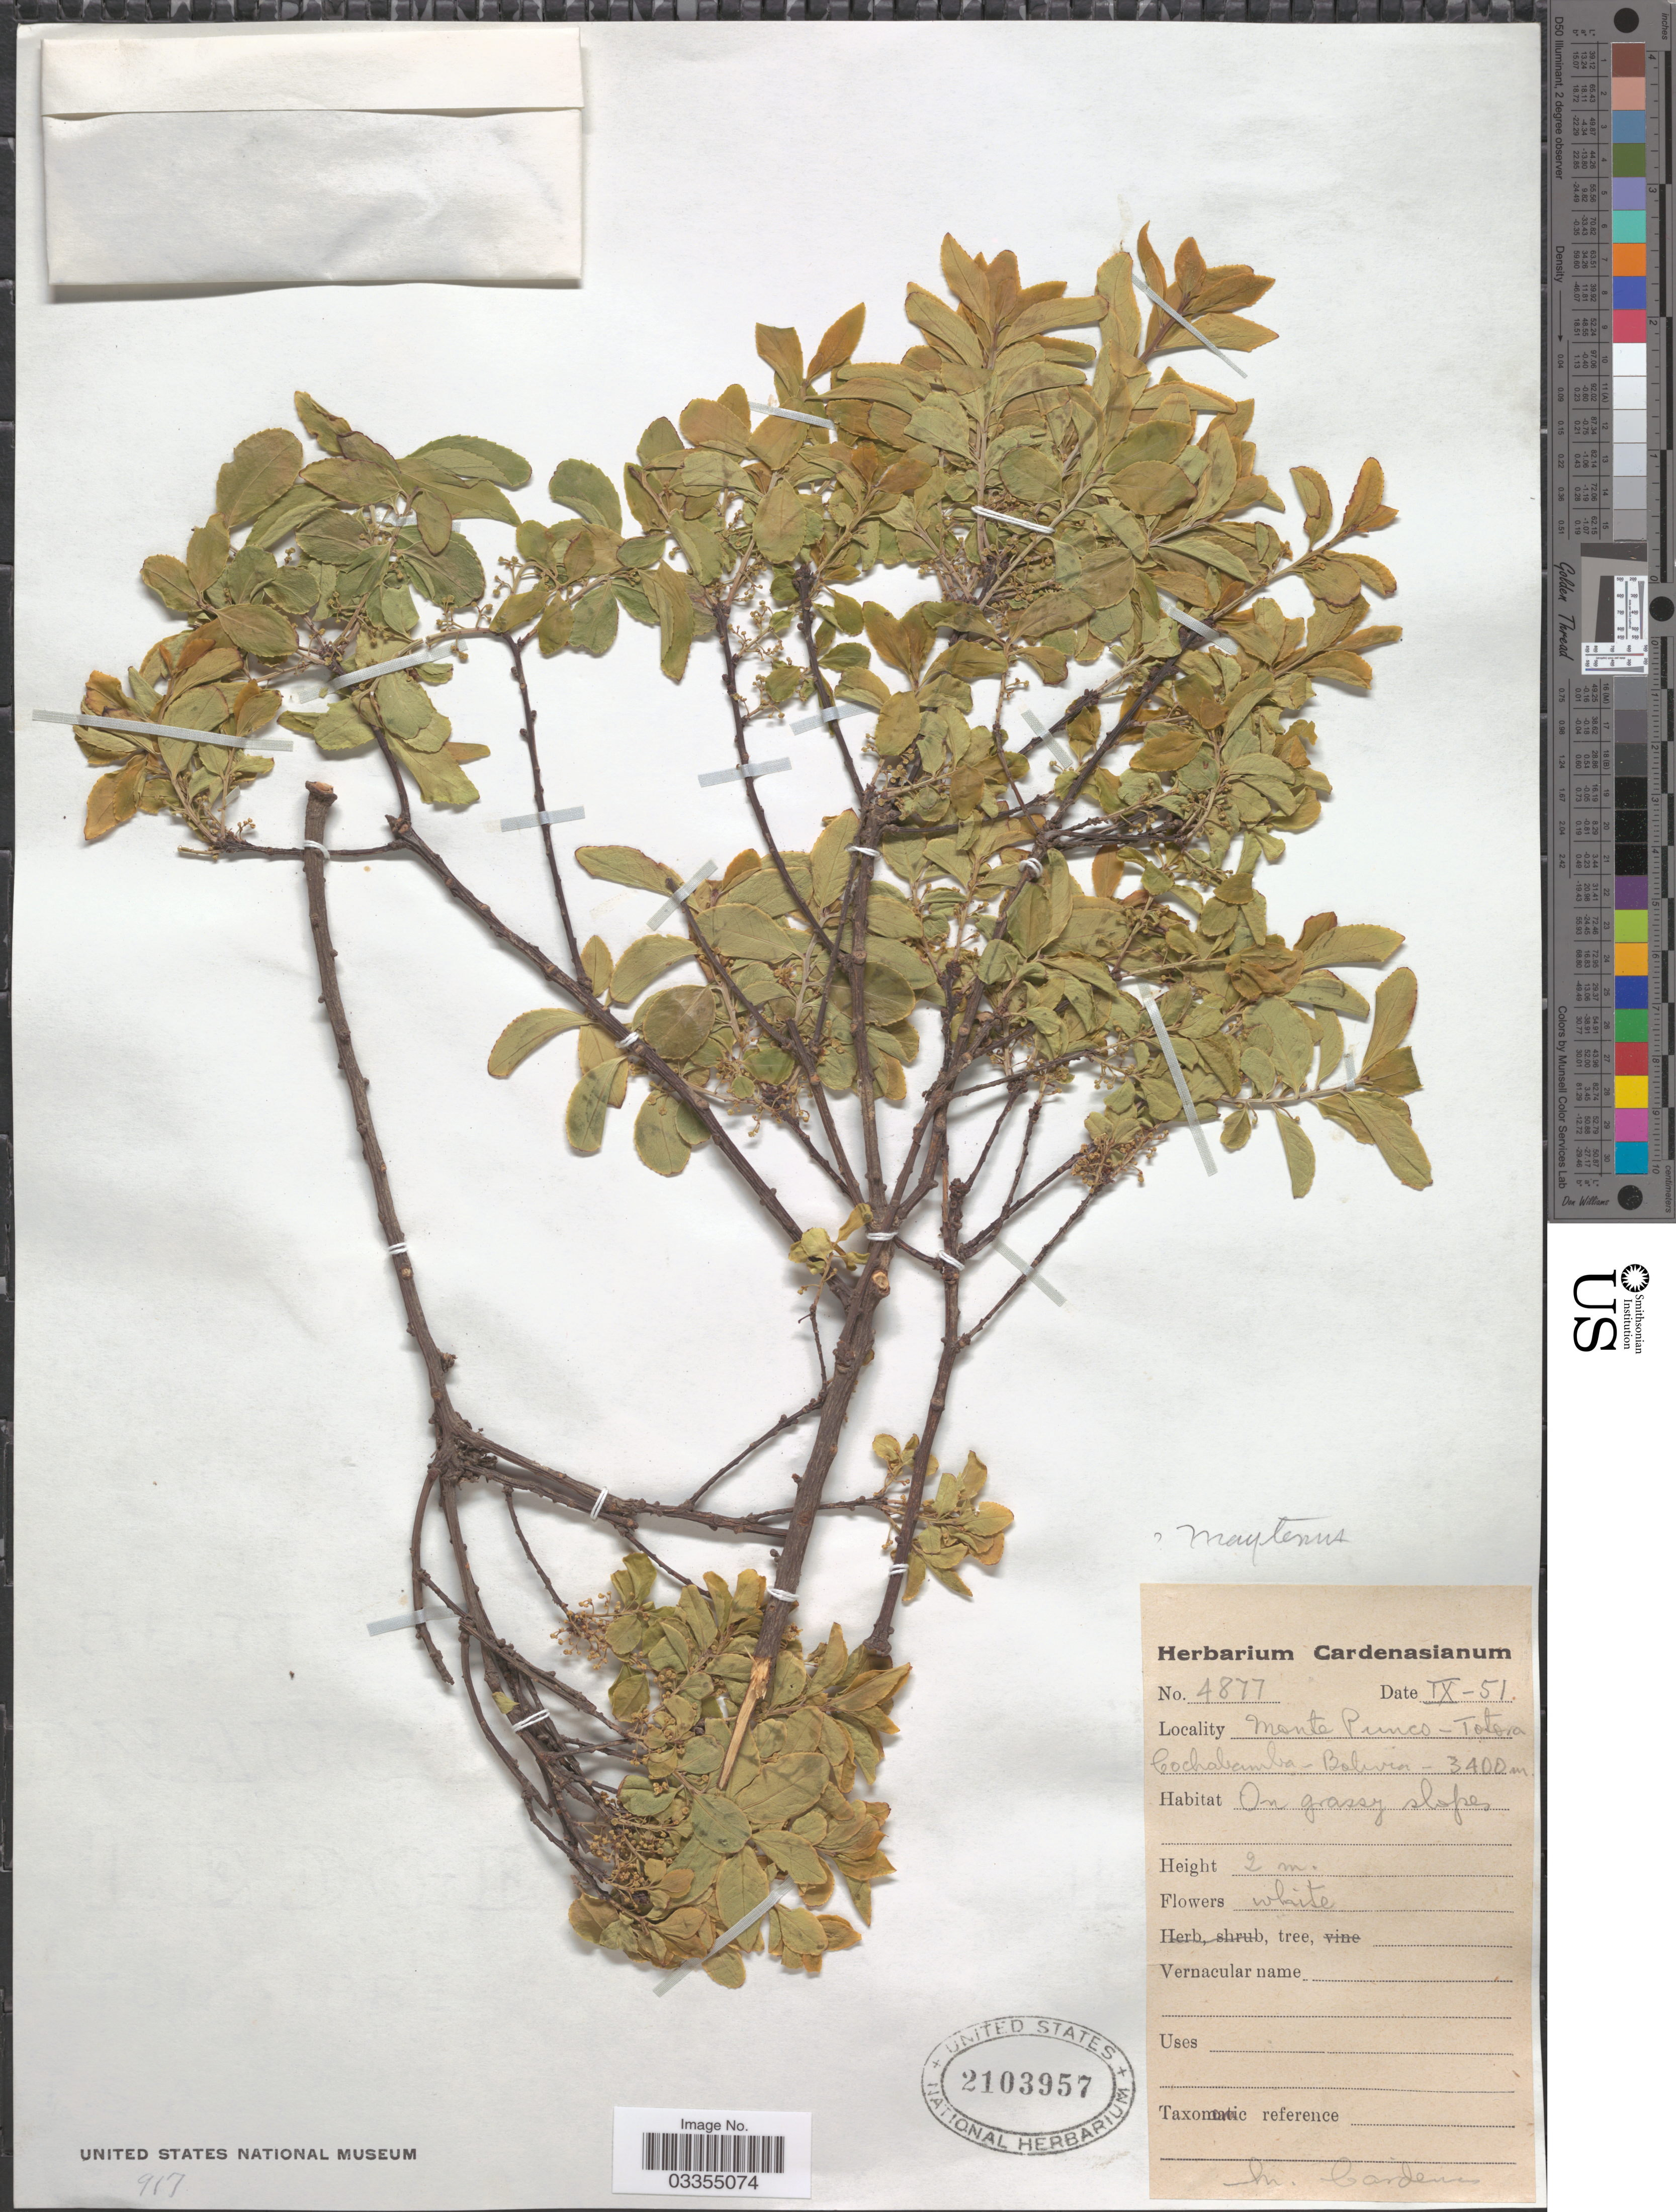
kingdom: Plantae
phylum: Tracheophyta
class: Magnoliopsida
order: Celastrales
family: Celastraceae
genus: Maytenus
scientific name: Maytenus sp.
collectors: M. Cárdenas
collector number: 4877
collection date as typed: Transcribed d/m/y: /9/51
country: Bolivia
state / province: Cochabamba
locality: Monte Punco - Totora.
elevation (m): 3400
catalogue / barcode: US 2103957